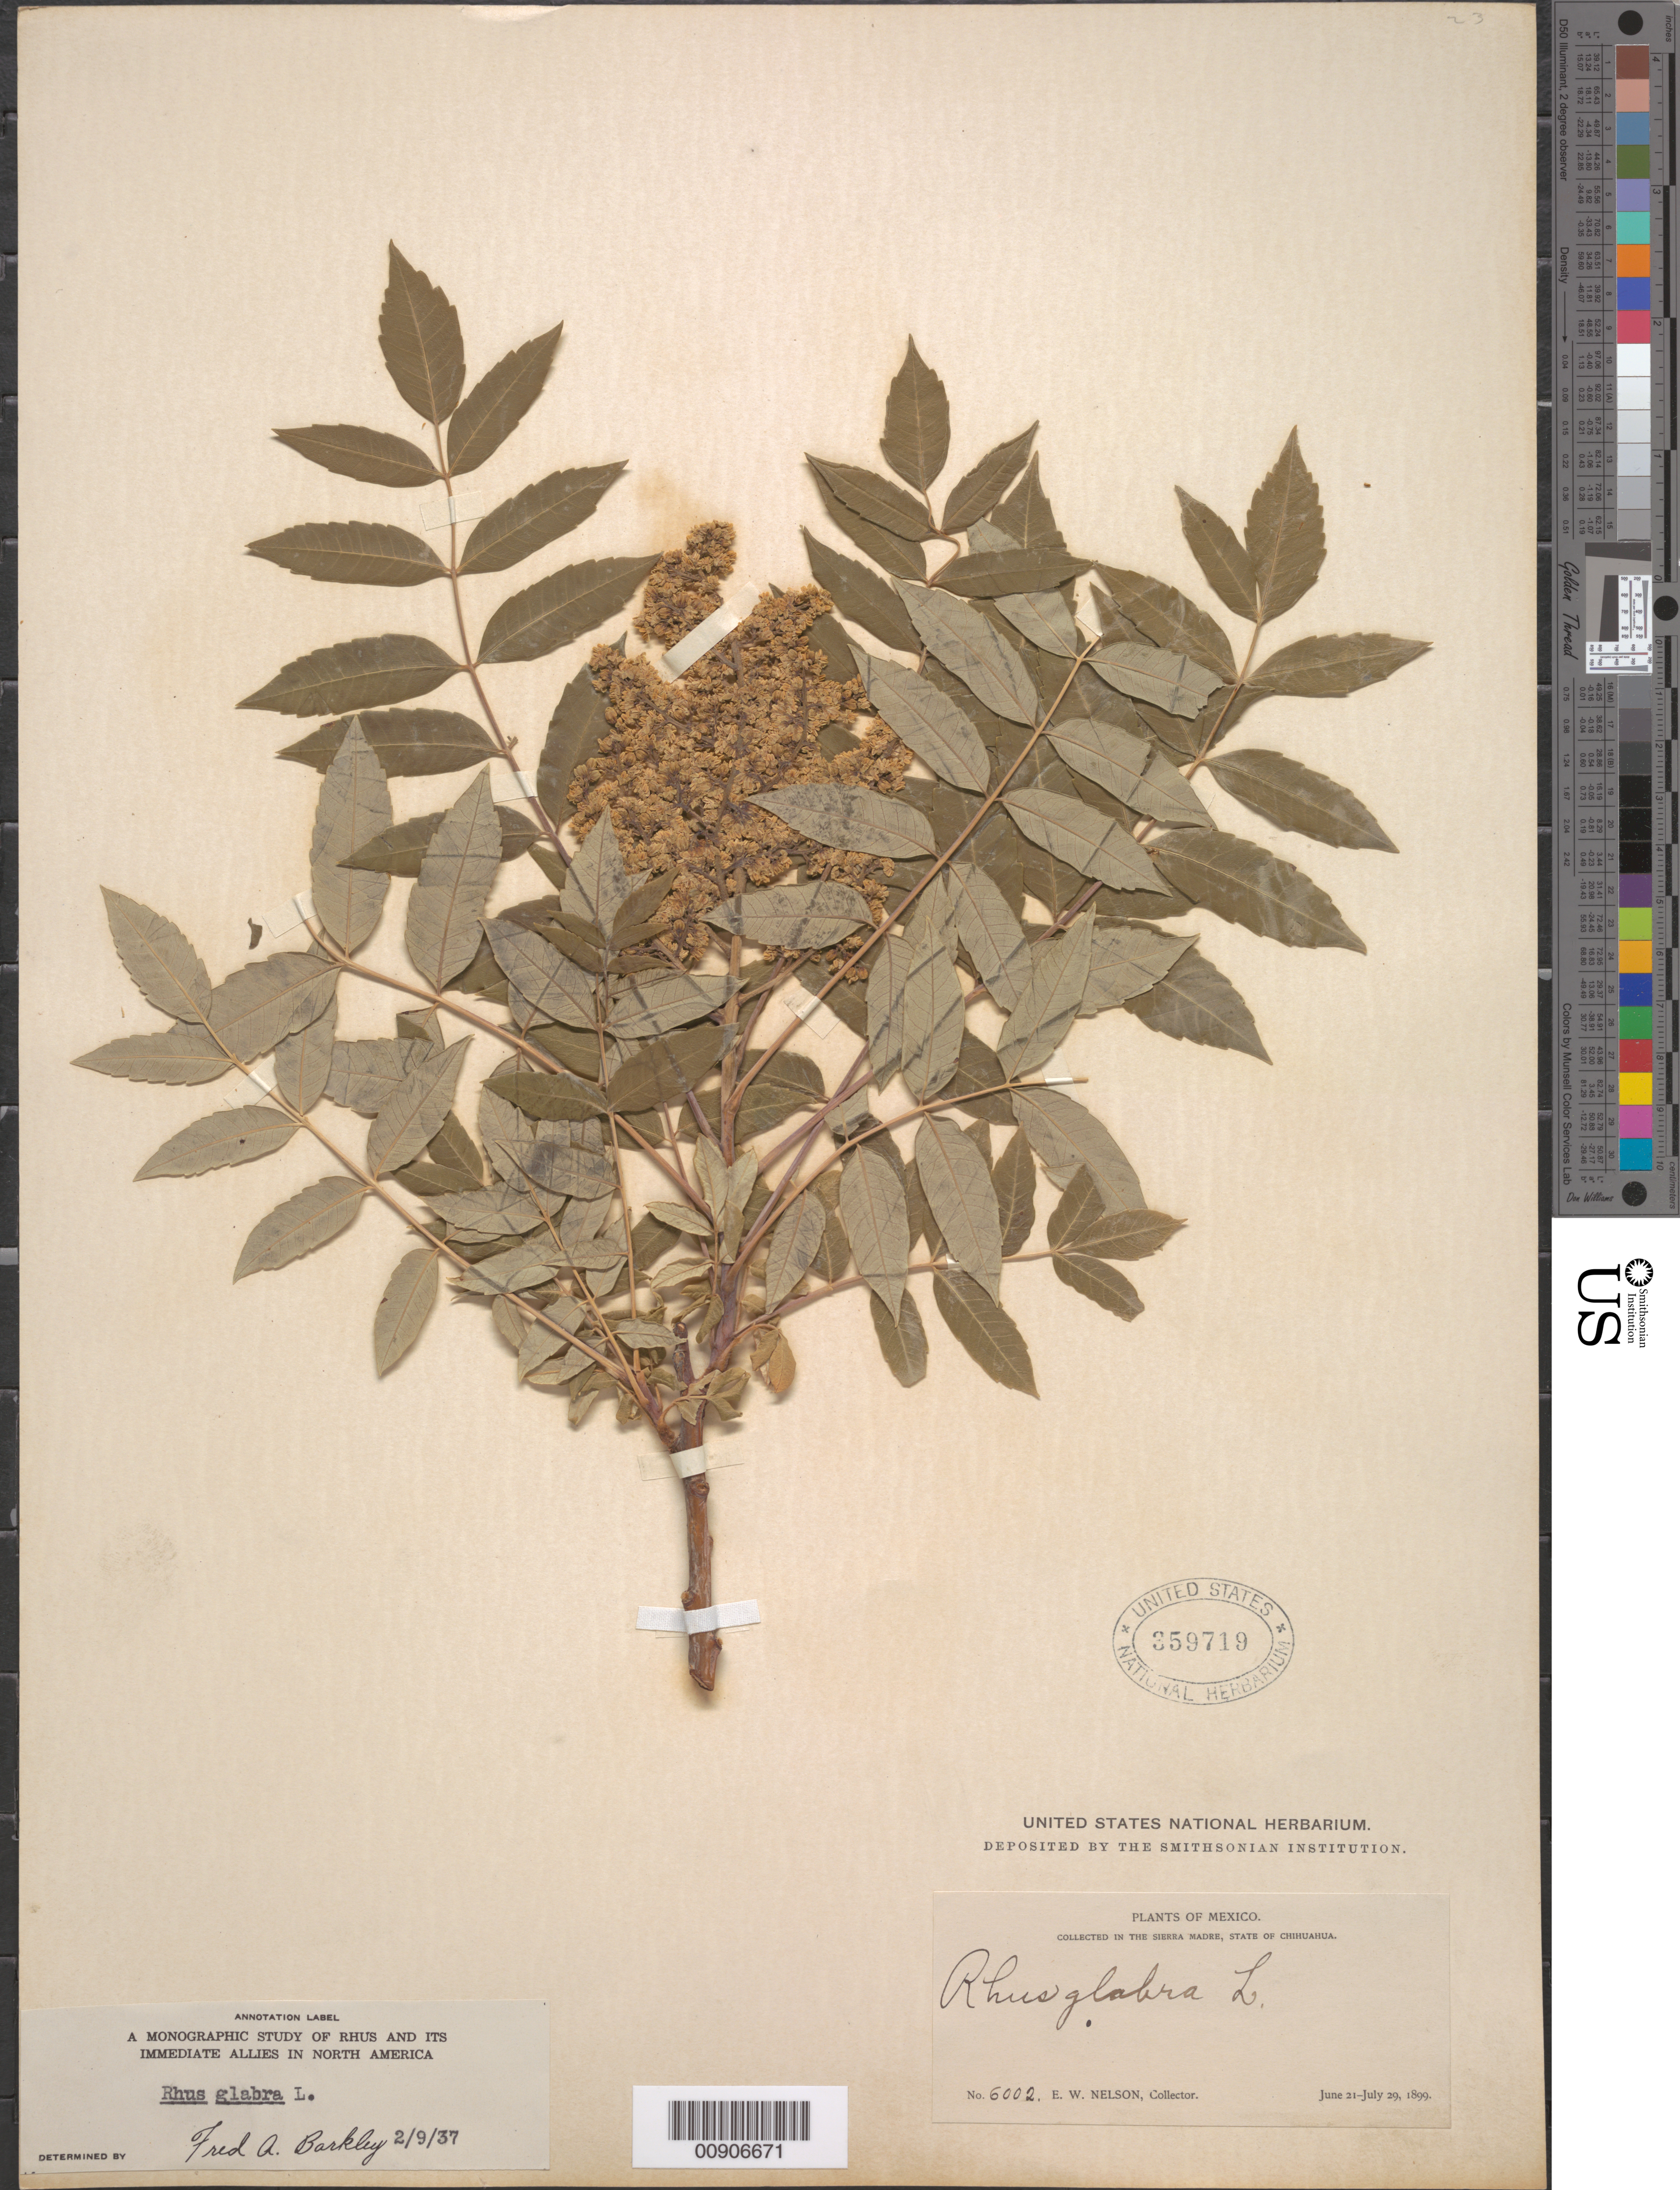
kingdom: Plantae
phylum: Tracheophyta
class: Magnoliopsida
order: Sapindales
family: Anacardiaceae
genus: Rhus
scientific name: Rhus glabra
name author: L.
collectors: E. W. Nelson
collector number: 6002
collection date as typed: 21 Jun 1899 to 29 Jul 1899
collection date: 1899-06-21/1899-07-29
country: Mexico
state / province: Chihuahua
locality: Sierra Madre, State of Chihuahua.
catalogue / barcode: US 359719